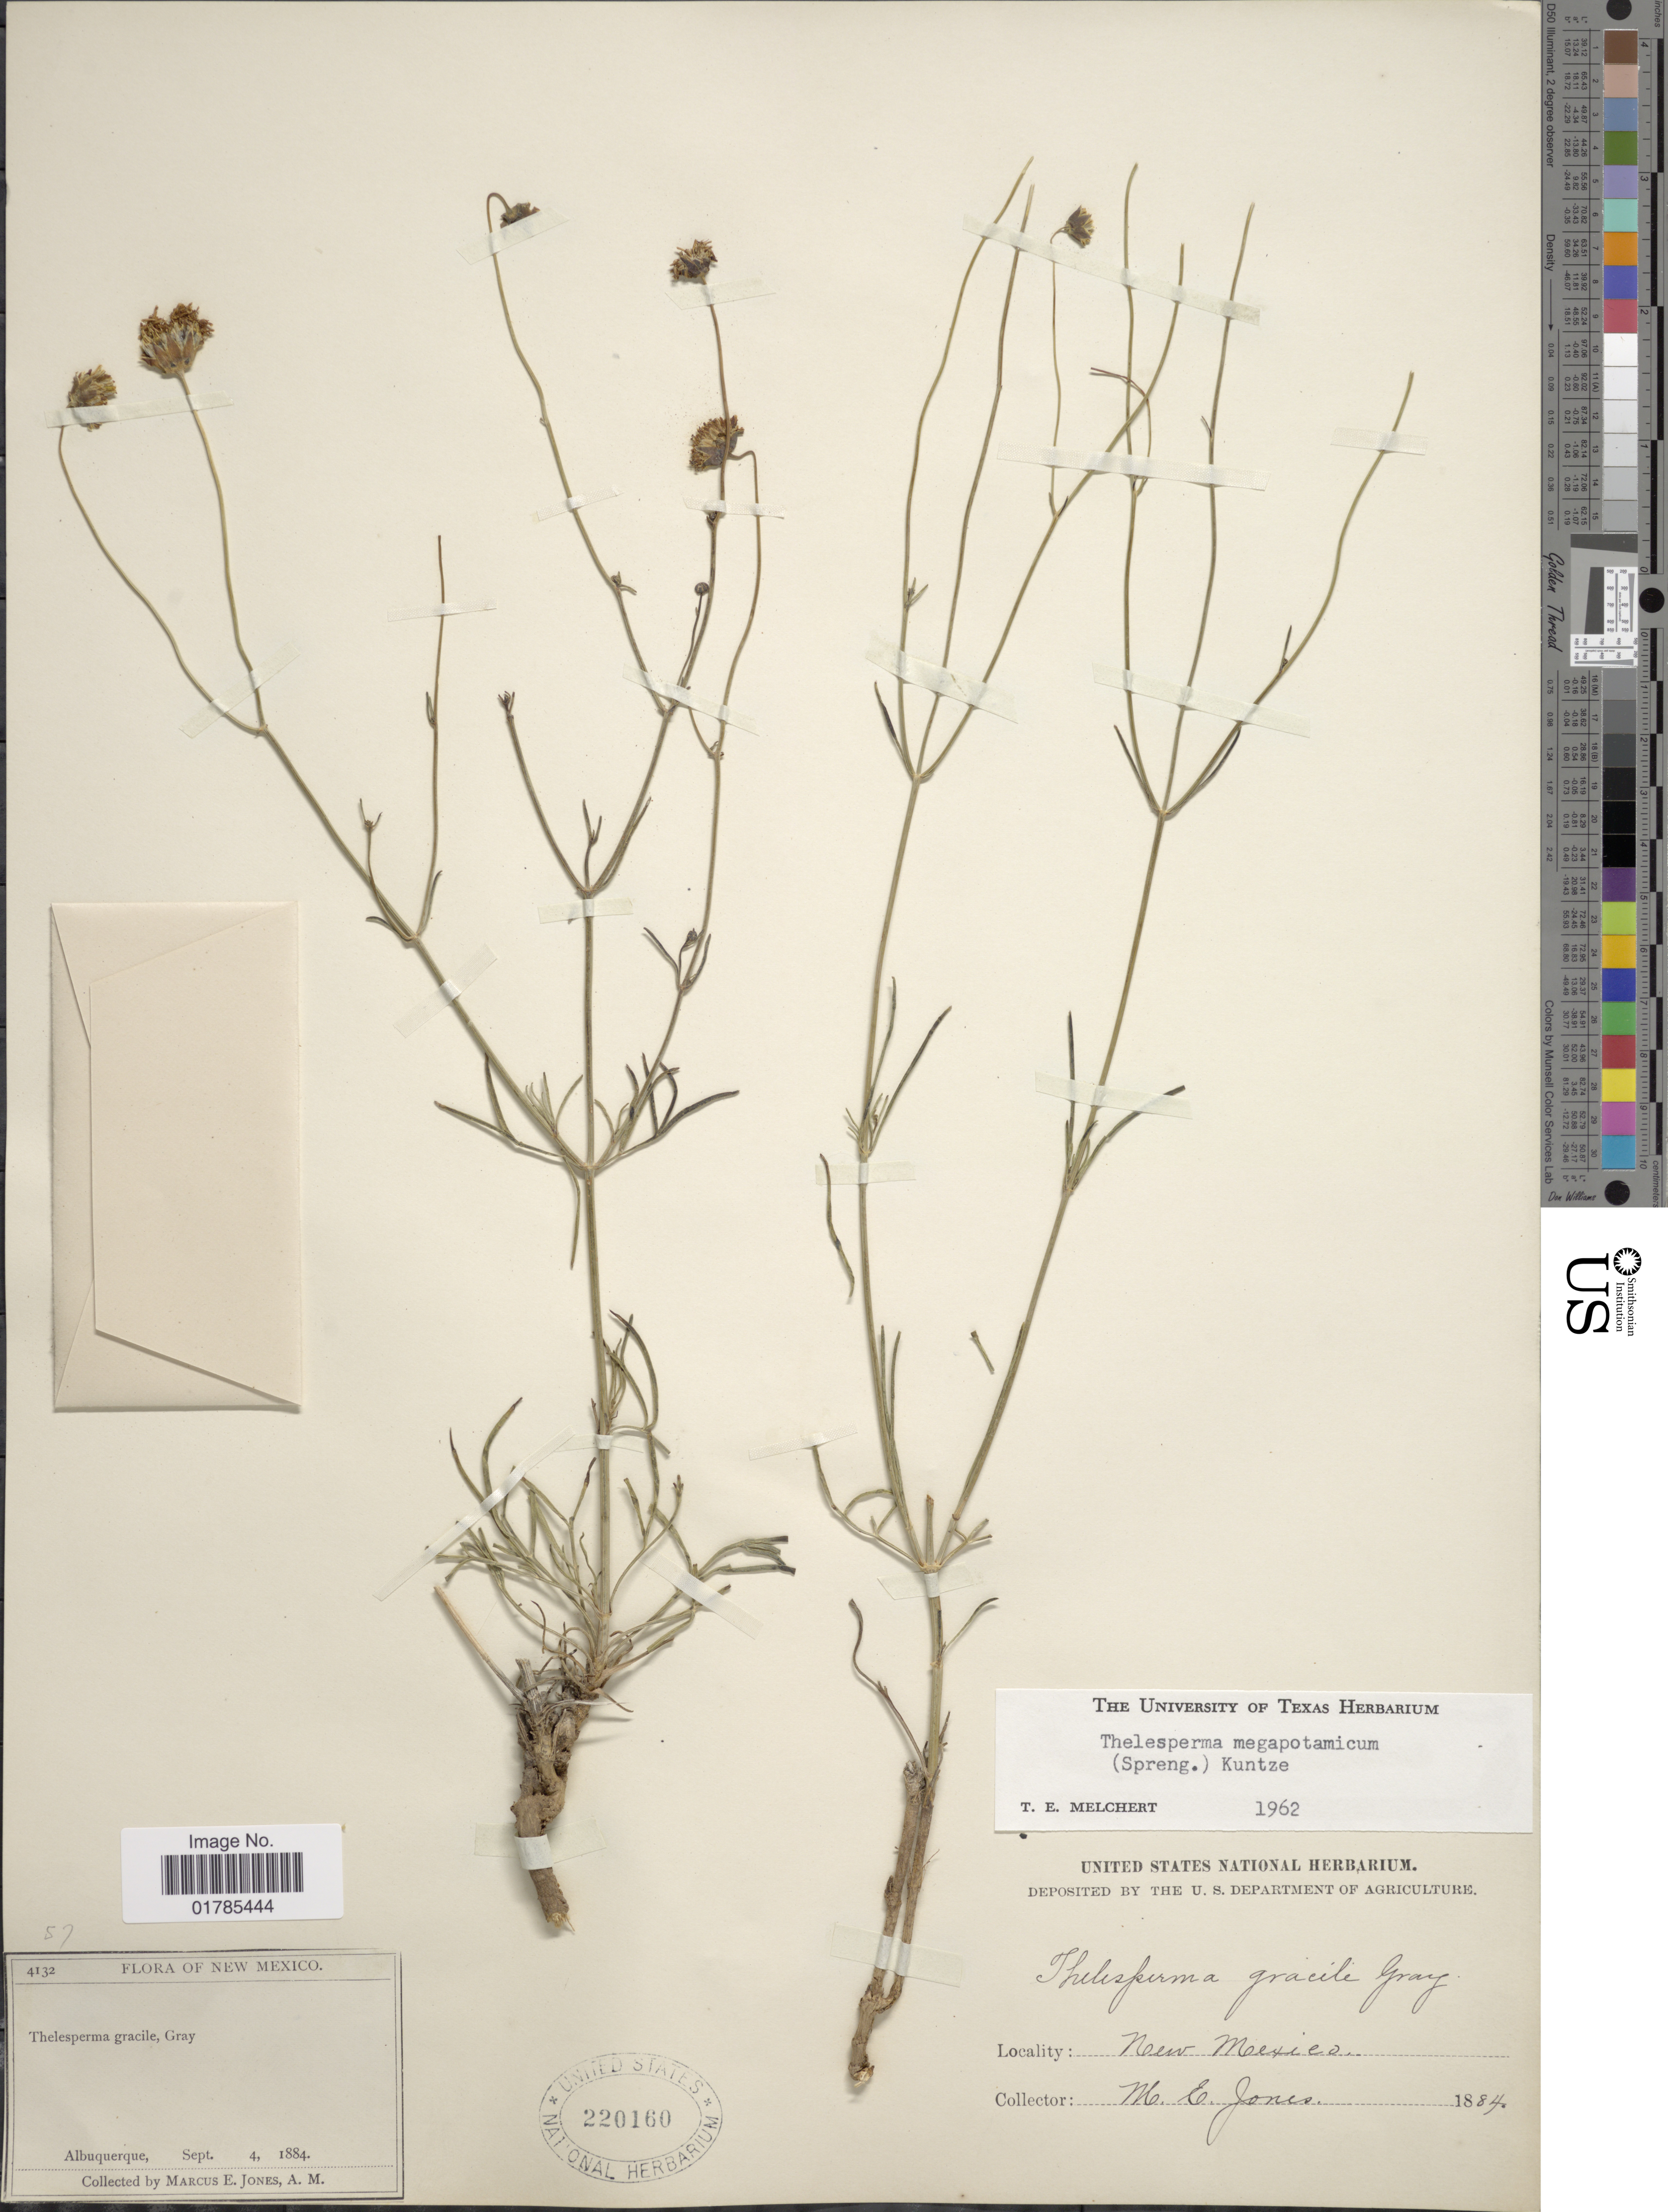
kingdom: Plantae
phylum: Tracheophyta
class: Magnoliopsida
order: Asterales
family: Asteraceae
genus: Thelesperma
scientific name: Thelesperma megapotamicum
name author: (Spreng.) Herter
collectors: M. E. Jones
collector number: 4132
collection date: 1884-09-04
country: United States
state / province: New Mexico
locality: Albuquerque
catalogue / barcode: US 220160